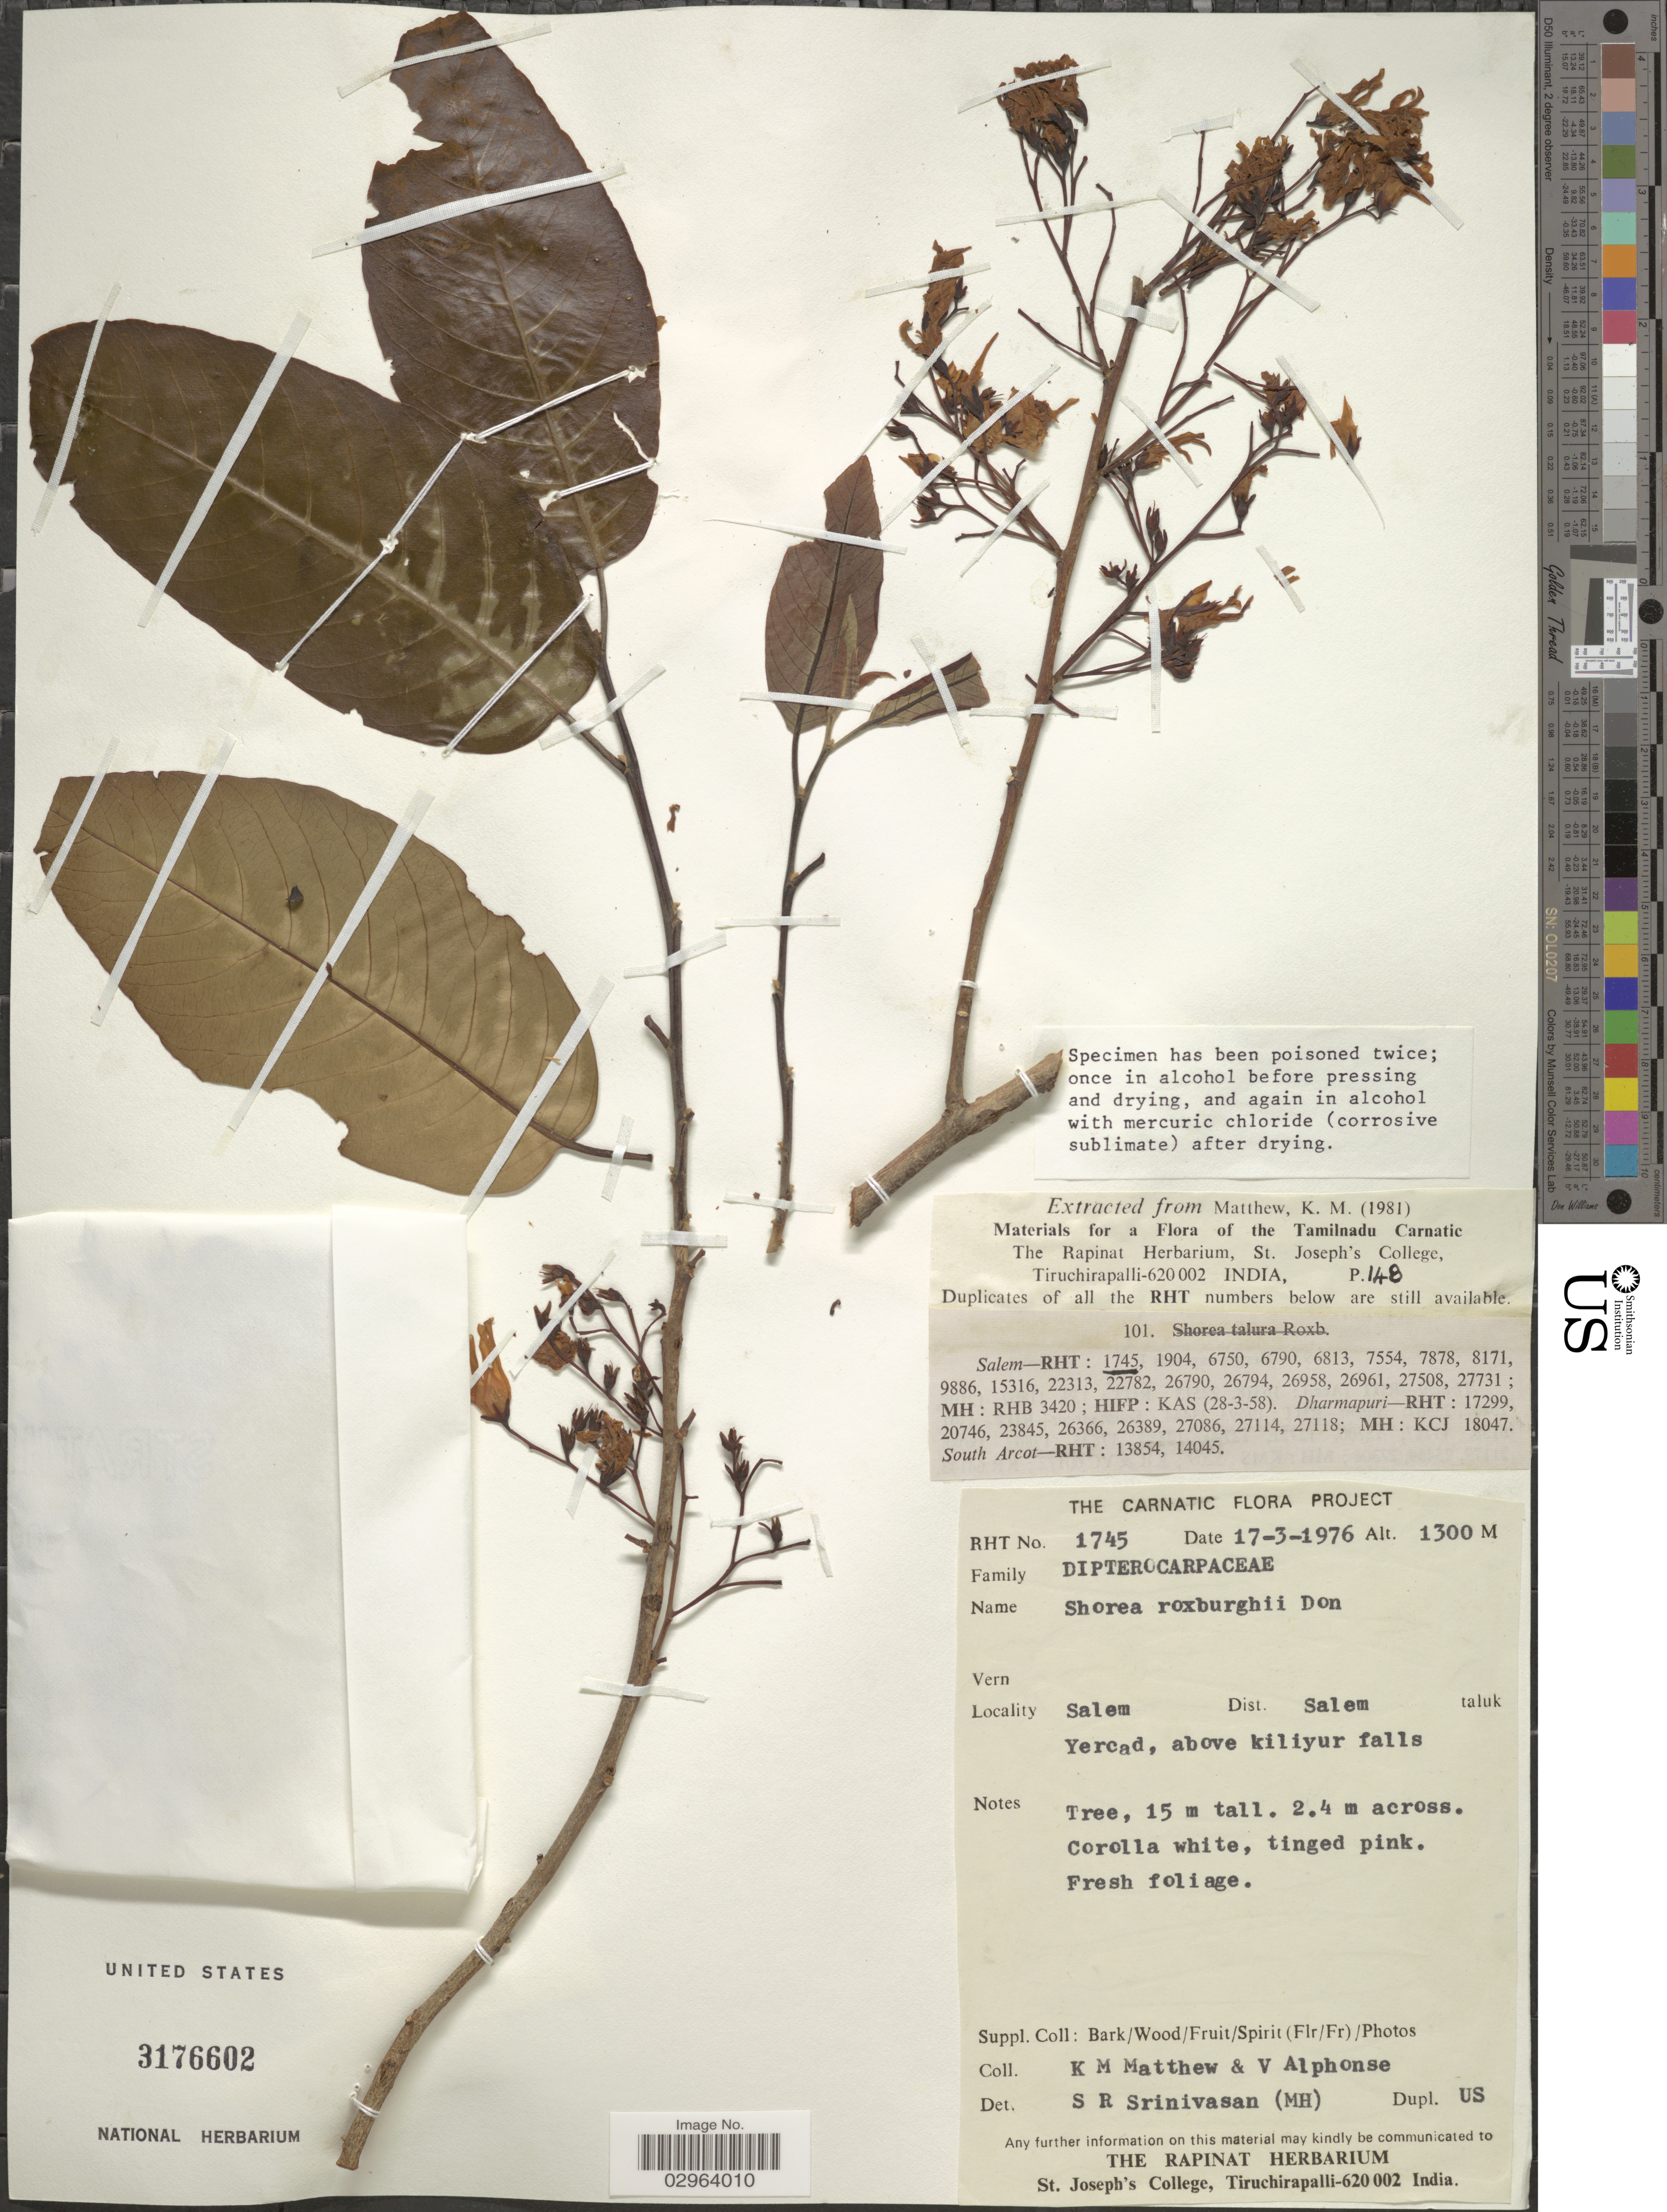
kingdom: Plantae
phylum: Tracheophyta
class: Magnoliopsida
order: Malvales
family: Dipterocarpaceae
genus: Anthoshorea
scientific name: Anthoshorea roxburghii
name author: (G. Don) P.S. Ashton & J. Heck.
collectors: K. M. Matthew & V. Alphonse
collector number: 1745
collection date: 1976-03-17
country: India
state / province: Tamil Nadu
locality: Salem, Dist. Salem taluk Yercad, above kiliyur falls.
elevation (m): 1300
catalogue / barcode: US 3176602